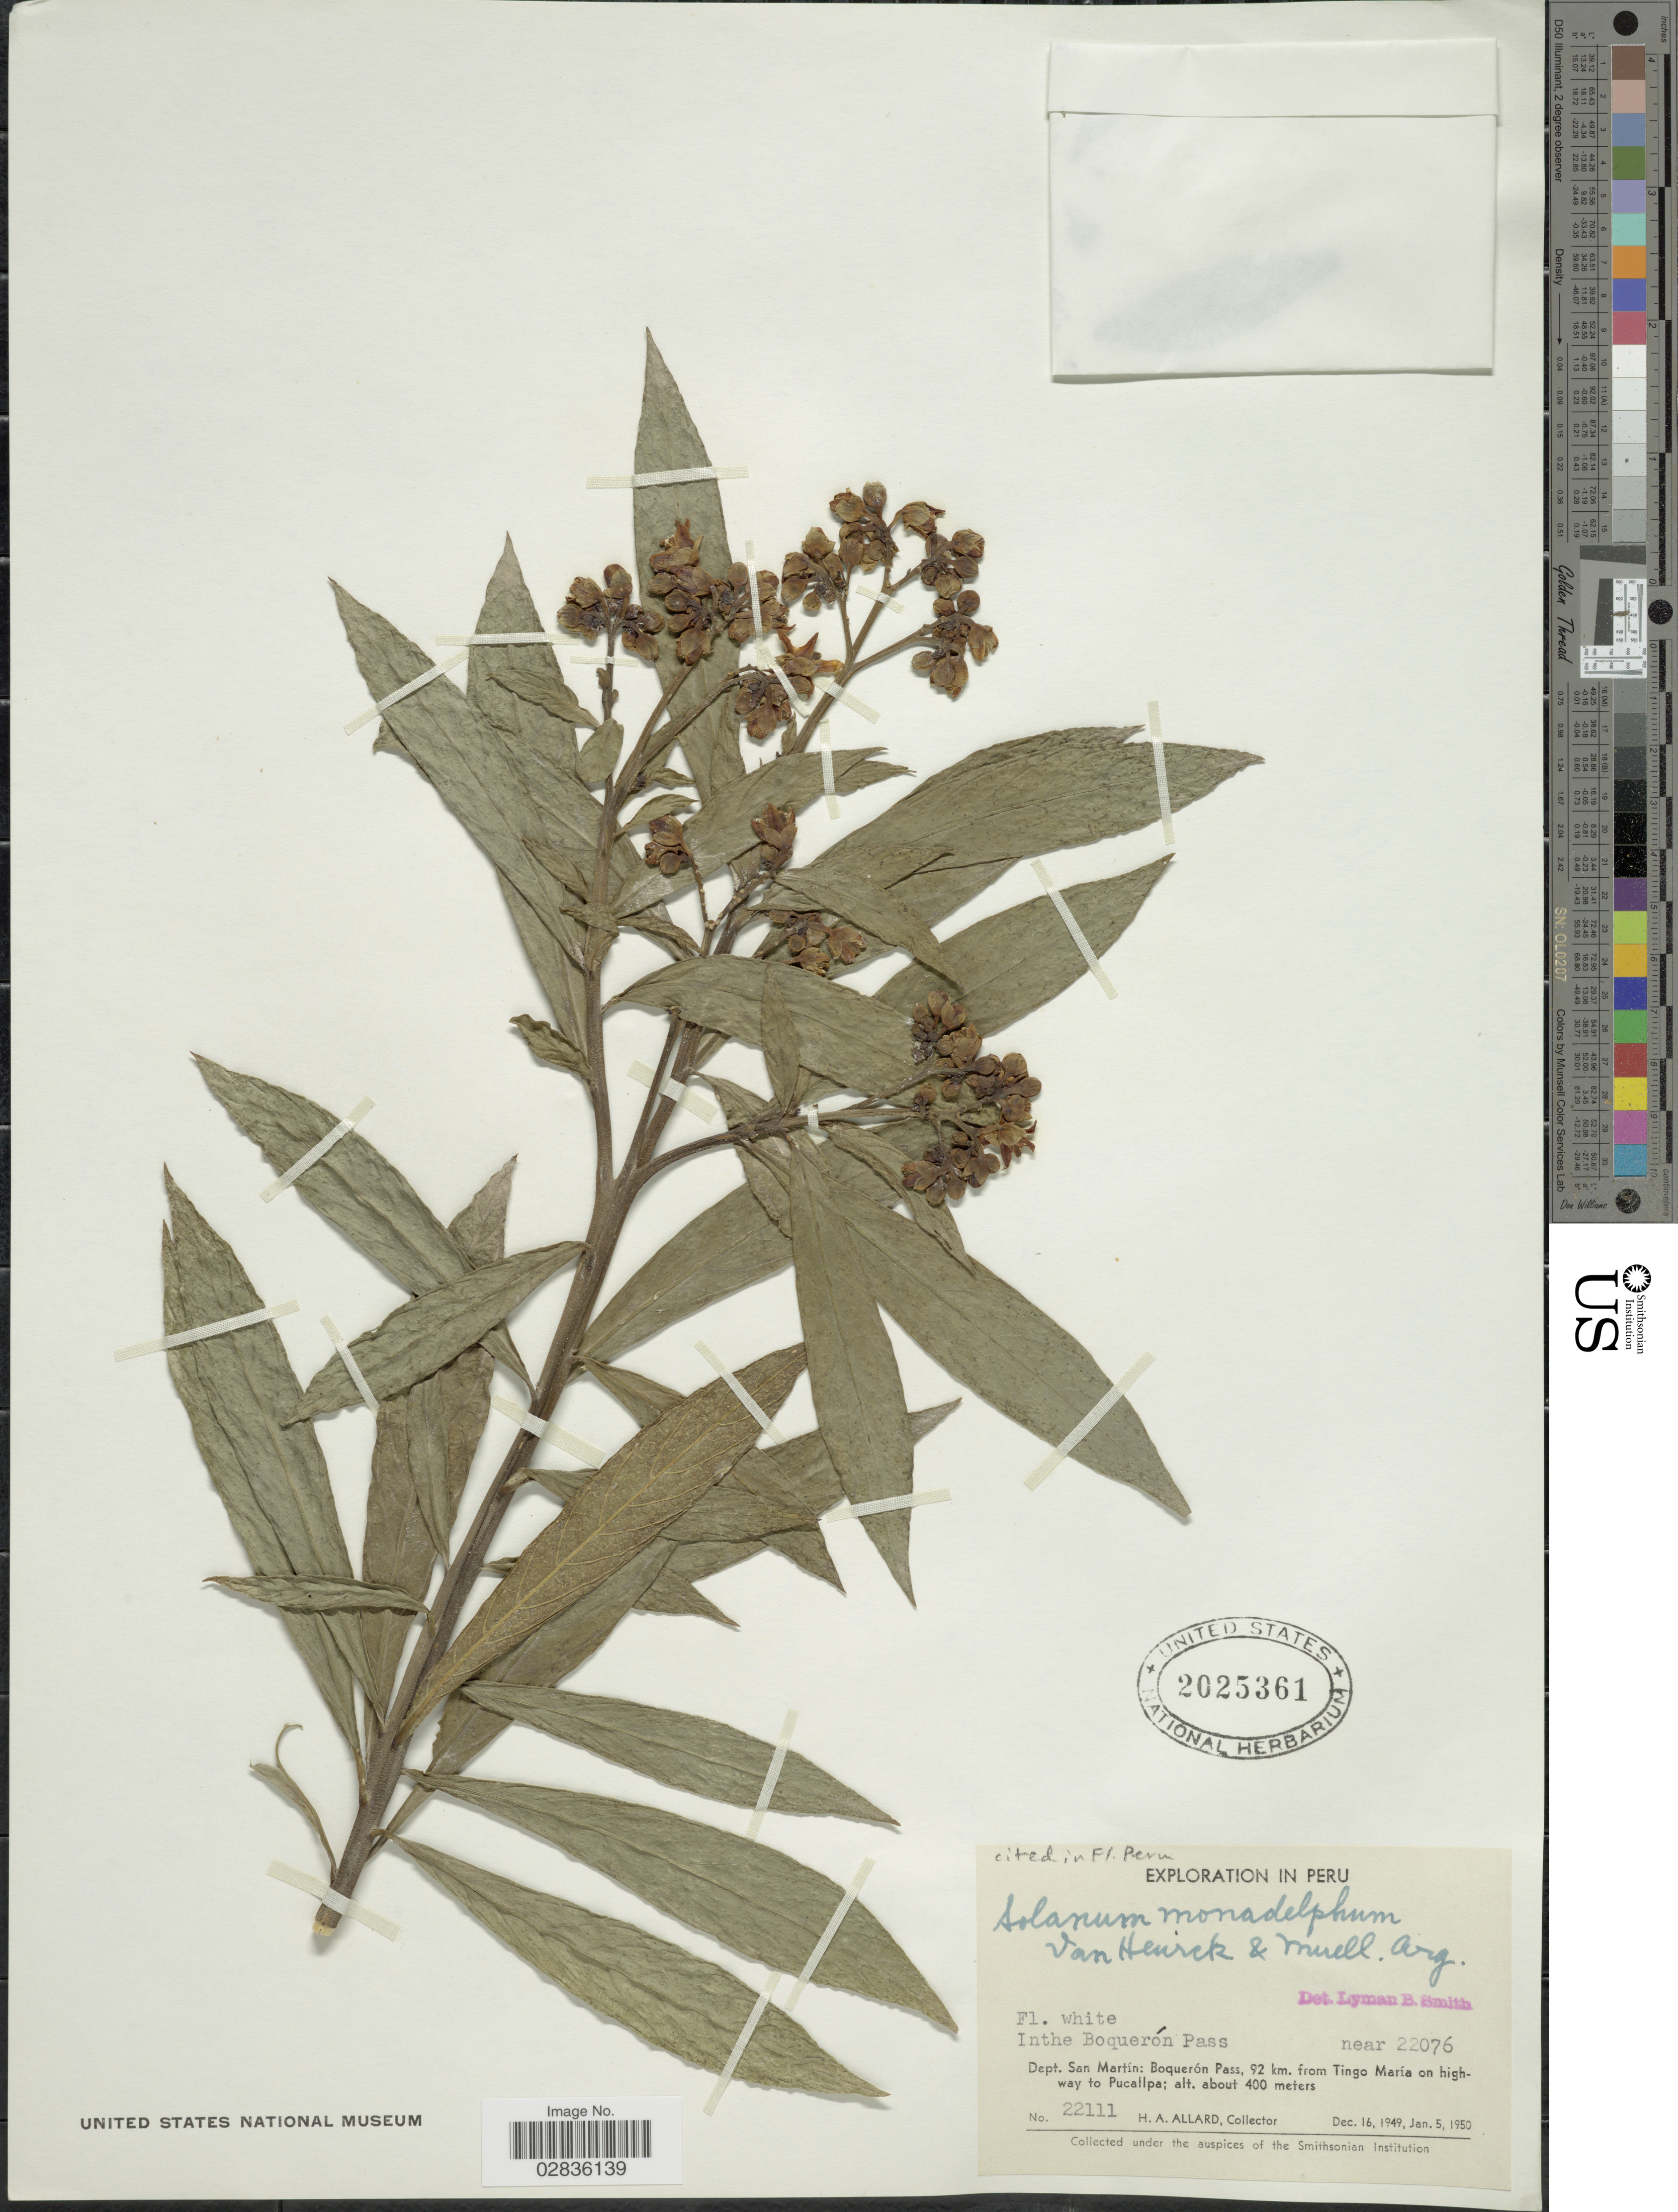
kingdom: Plantae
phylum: Tracheophyta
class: Magnoliopsida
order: Solanales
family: Solanaceae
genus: Solanum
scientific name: Solanum monadelphum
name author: Van Heurck & Müll. Arg.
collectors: H. A. Allard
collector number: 22111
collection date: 1949-12-16/1950-01-05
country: Peru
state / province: San Martín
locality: In the Boquerón Pass. Dept. San Martín: Boquerón Pass, 92 km. from Tingo María on highway to Pucallpa.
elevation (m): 400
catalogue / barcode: US 2025361